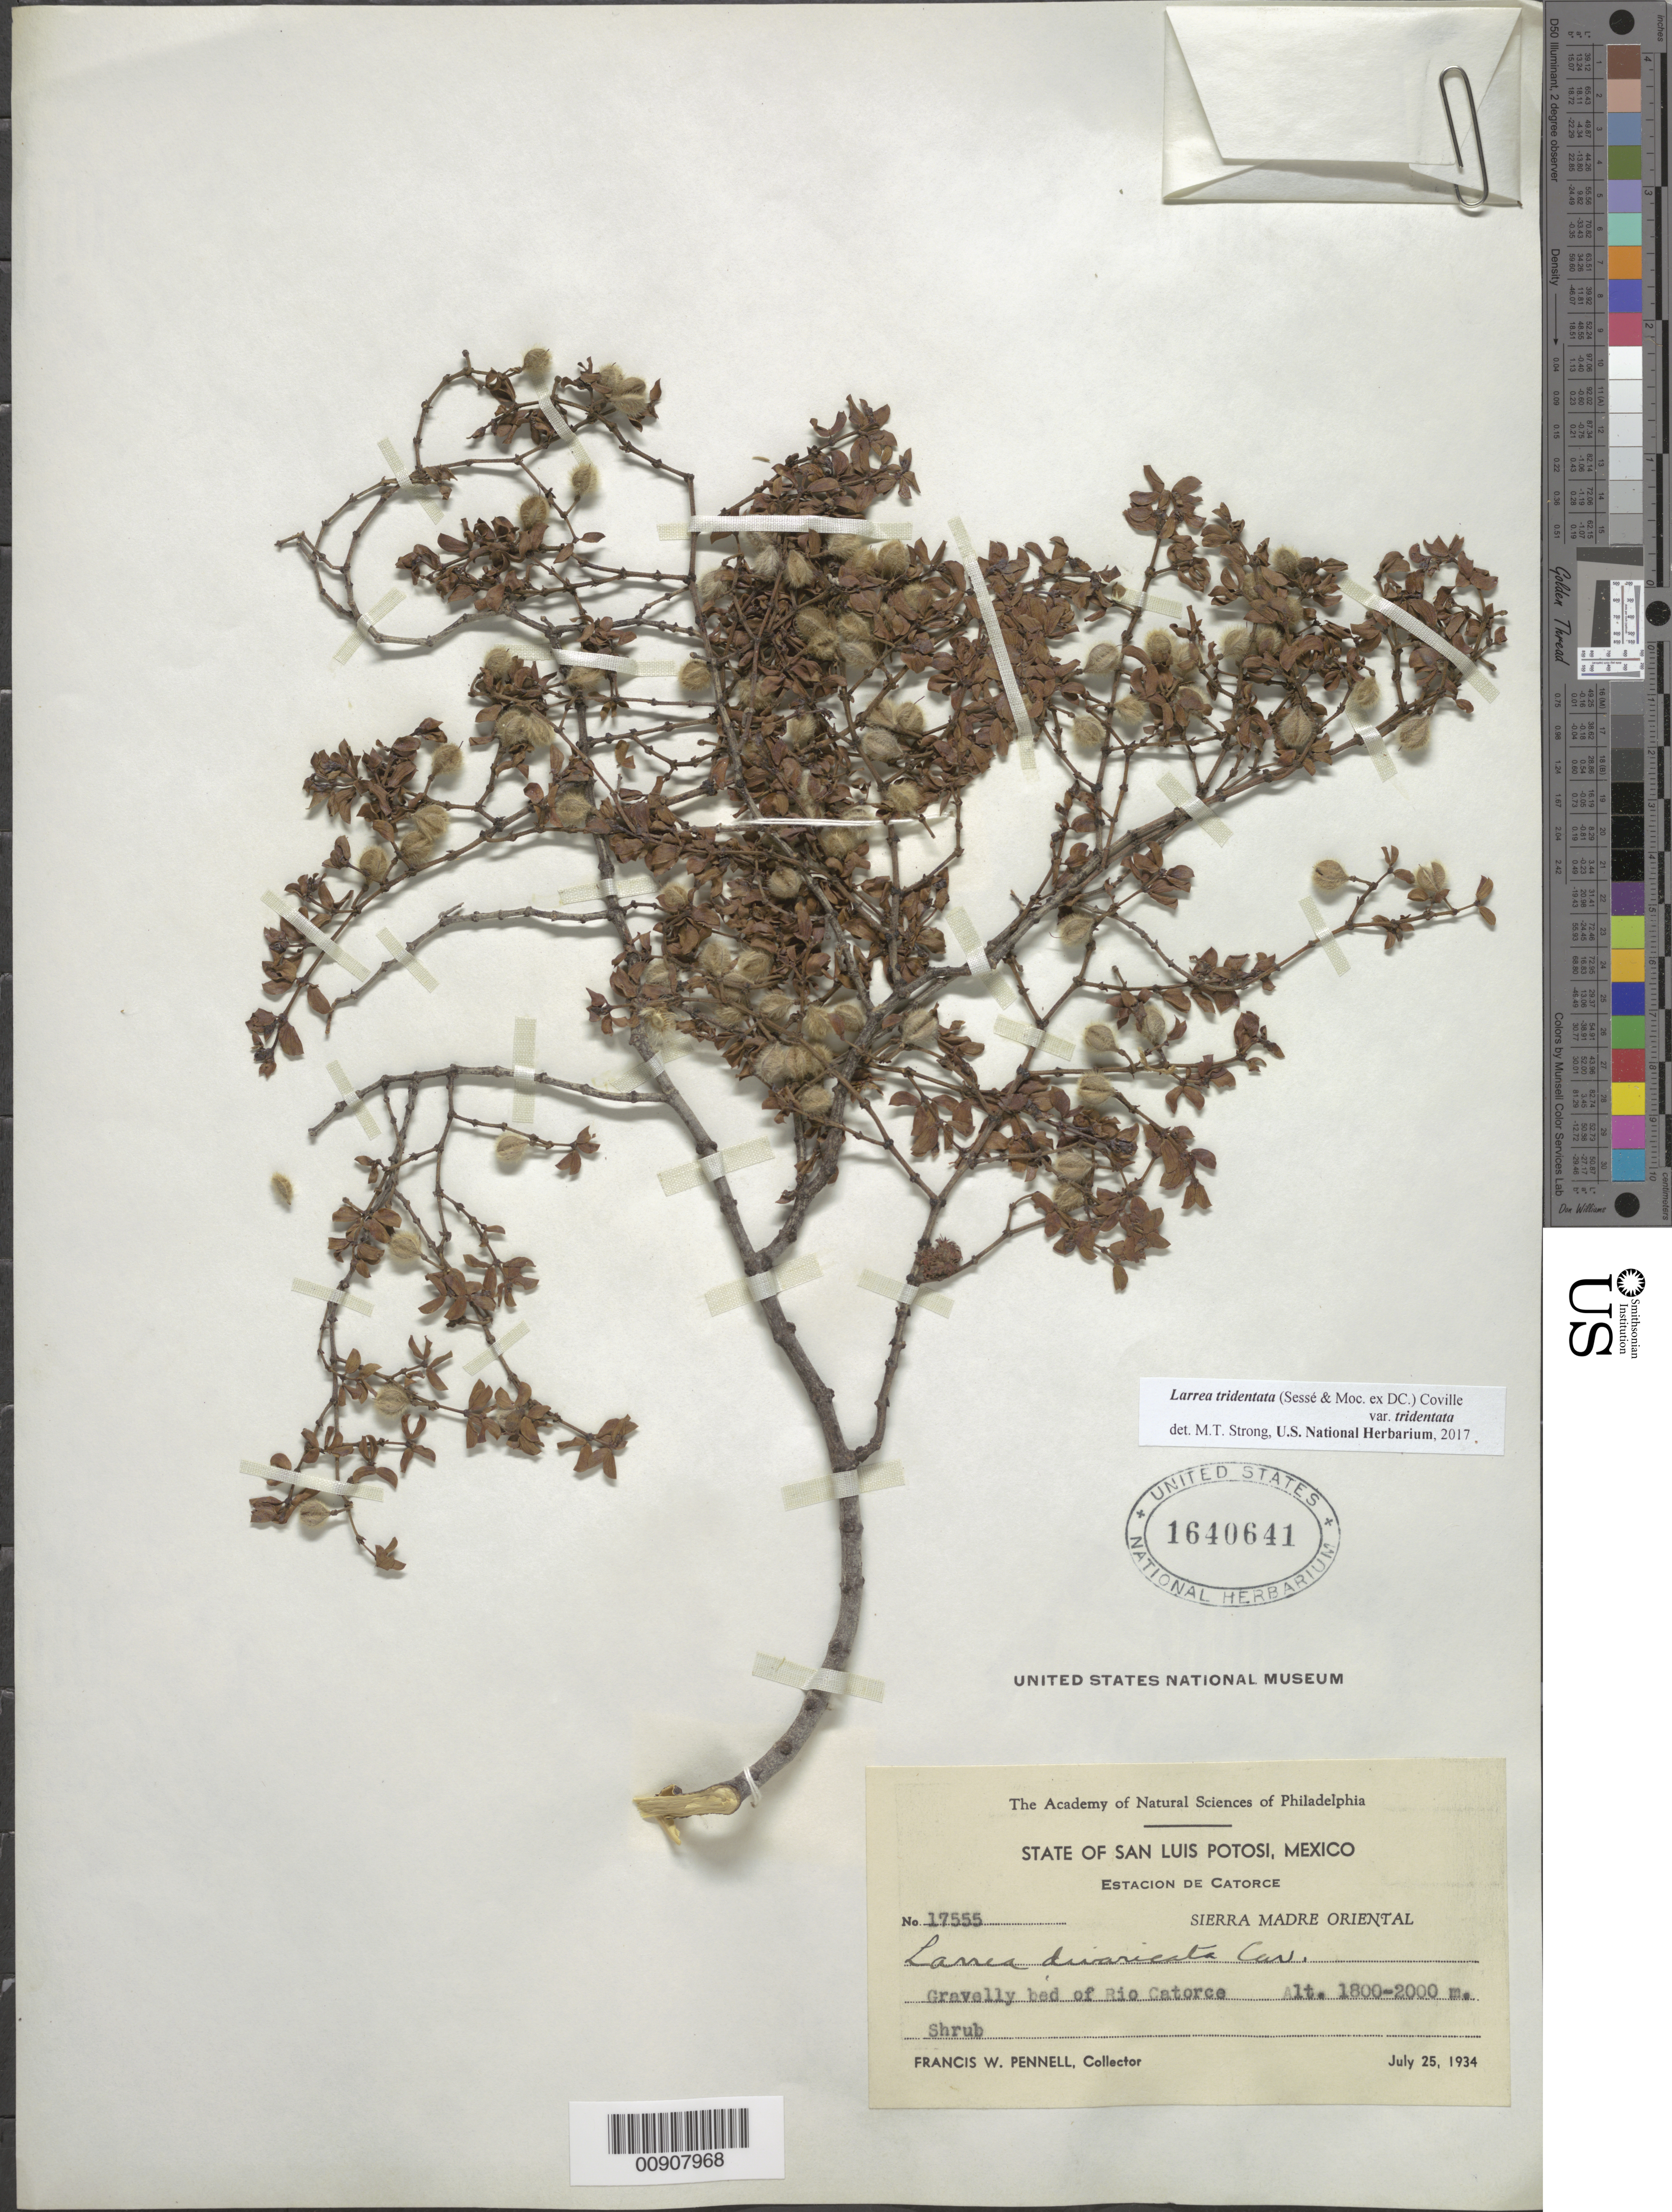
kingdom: Plantae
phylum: Tracheophyta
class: Magnoliopsida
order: Zygophyllales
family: Zygophyllaceae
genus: Larrea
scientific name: Larrea tridentata var. tridentata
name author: (Sessé & Moc. ex DC.) Coville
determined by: Strong, M. T., (US), Smithsonian Institution - National Museum of Natural History (UNITED STATES)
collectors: F. W. Pennell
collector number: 17555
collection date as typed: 25 Jul 1934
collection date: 1934-07-25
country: Mexico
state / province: San Luis Potosí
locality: Estación de Catorce, State of San Luis Potosí. Sierra Madre Oriental.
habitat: Gravelly bed of Río Catorce.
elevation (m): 2000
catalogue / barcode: US 1640641